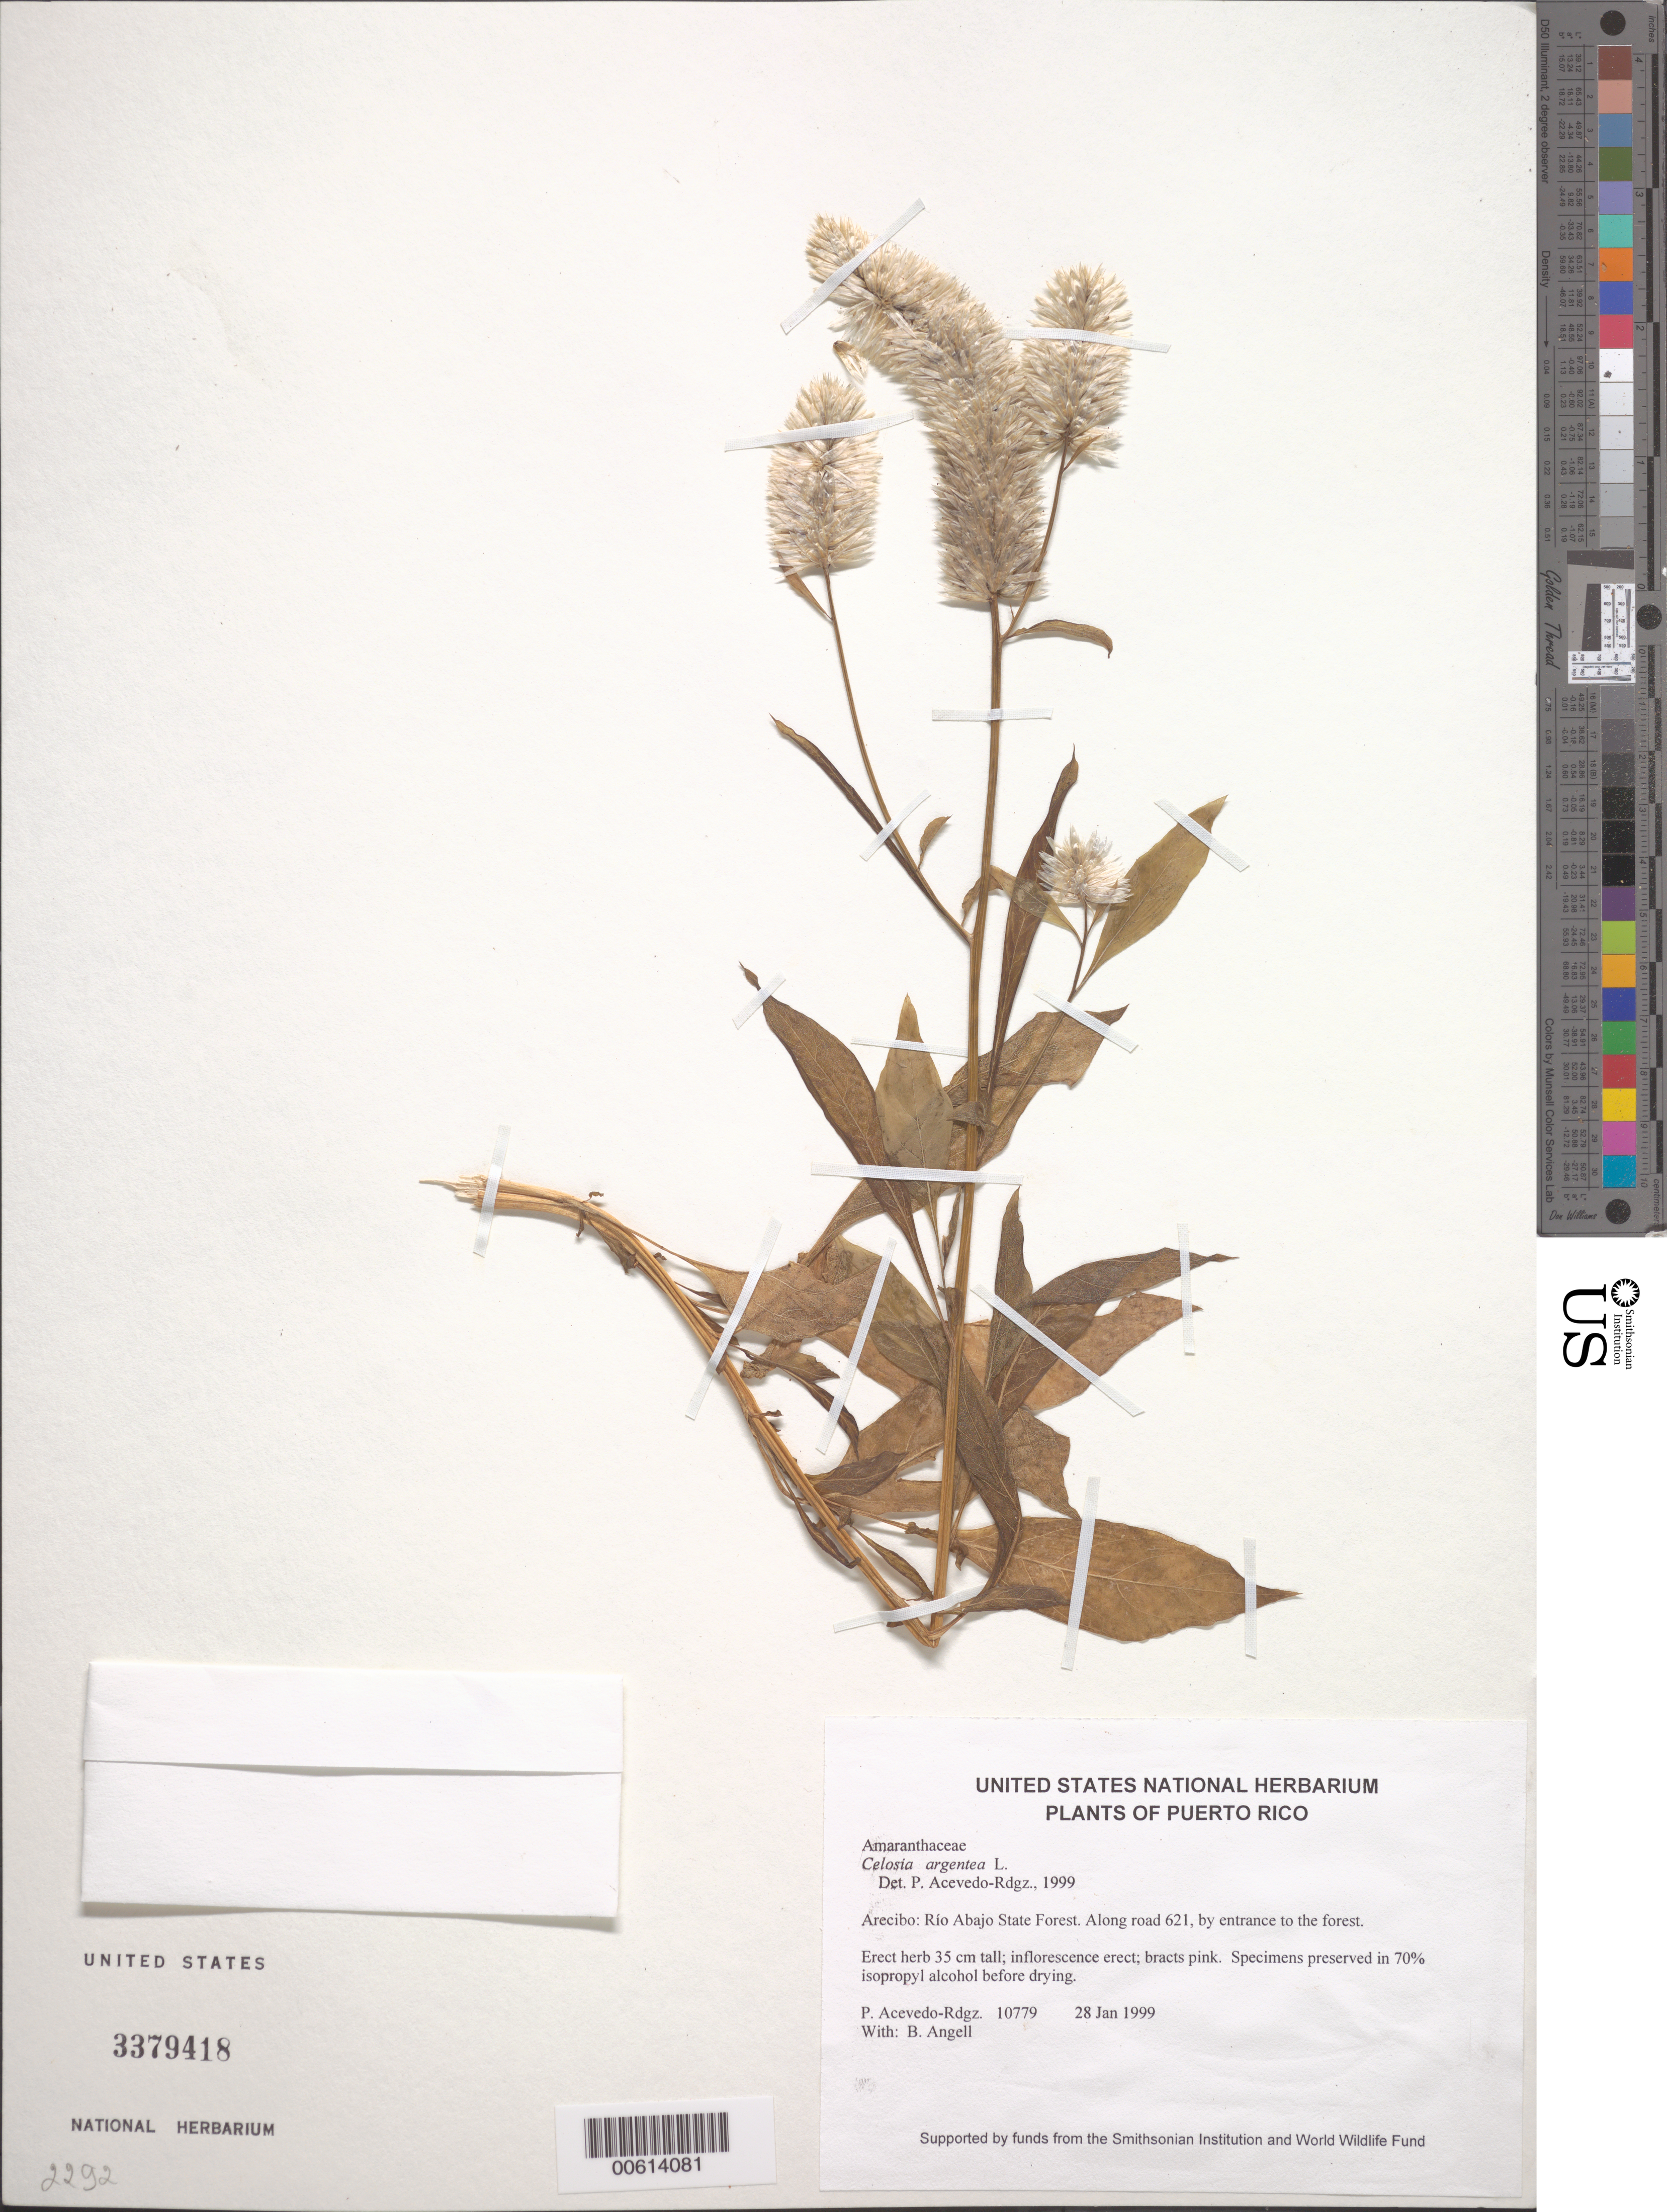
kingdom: Plantae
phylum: Tracheophyta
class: Magnoliopsida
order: Caryophyllales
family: Amaranthaceae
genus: Celosia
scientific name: Celosia argentea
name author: L.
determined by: Acevedo-Rodríguez, P., (BOT), Smithsonian Institution - National Museum of Natural History (UNITED STATES)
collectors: P. Acevedo-Rodr. & Bobbi Angell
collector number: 10779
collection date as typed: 28 Jan 1999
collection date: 1999-01-28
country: Puerto Rico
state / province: Arecibo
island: Puerto Rico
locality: Arecibo; Río Abajo State Forest. Along road 621, by entrance to the forest.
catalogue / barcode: US 3379418